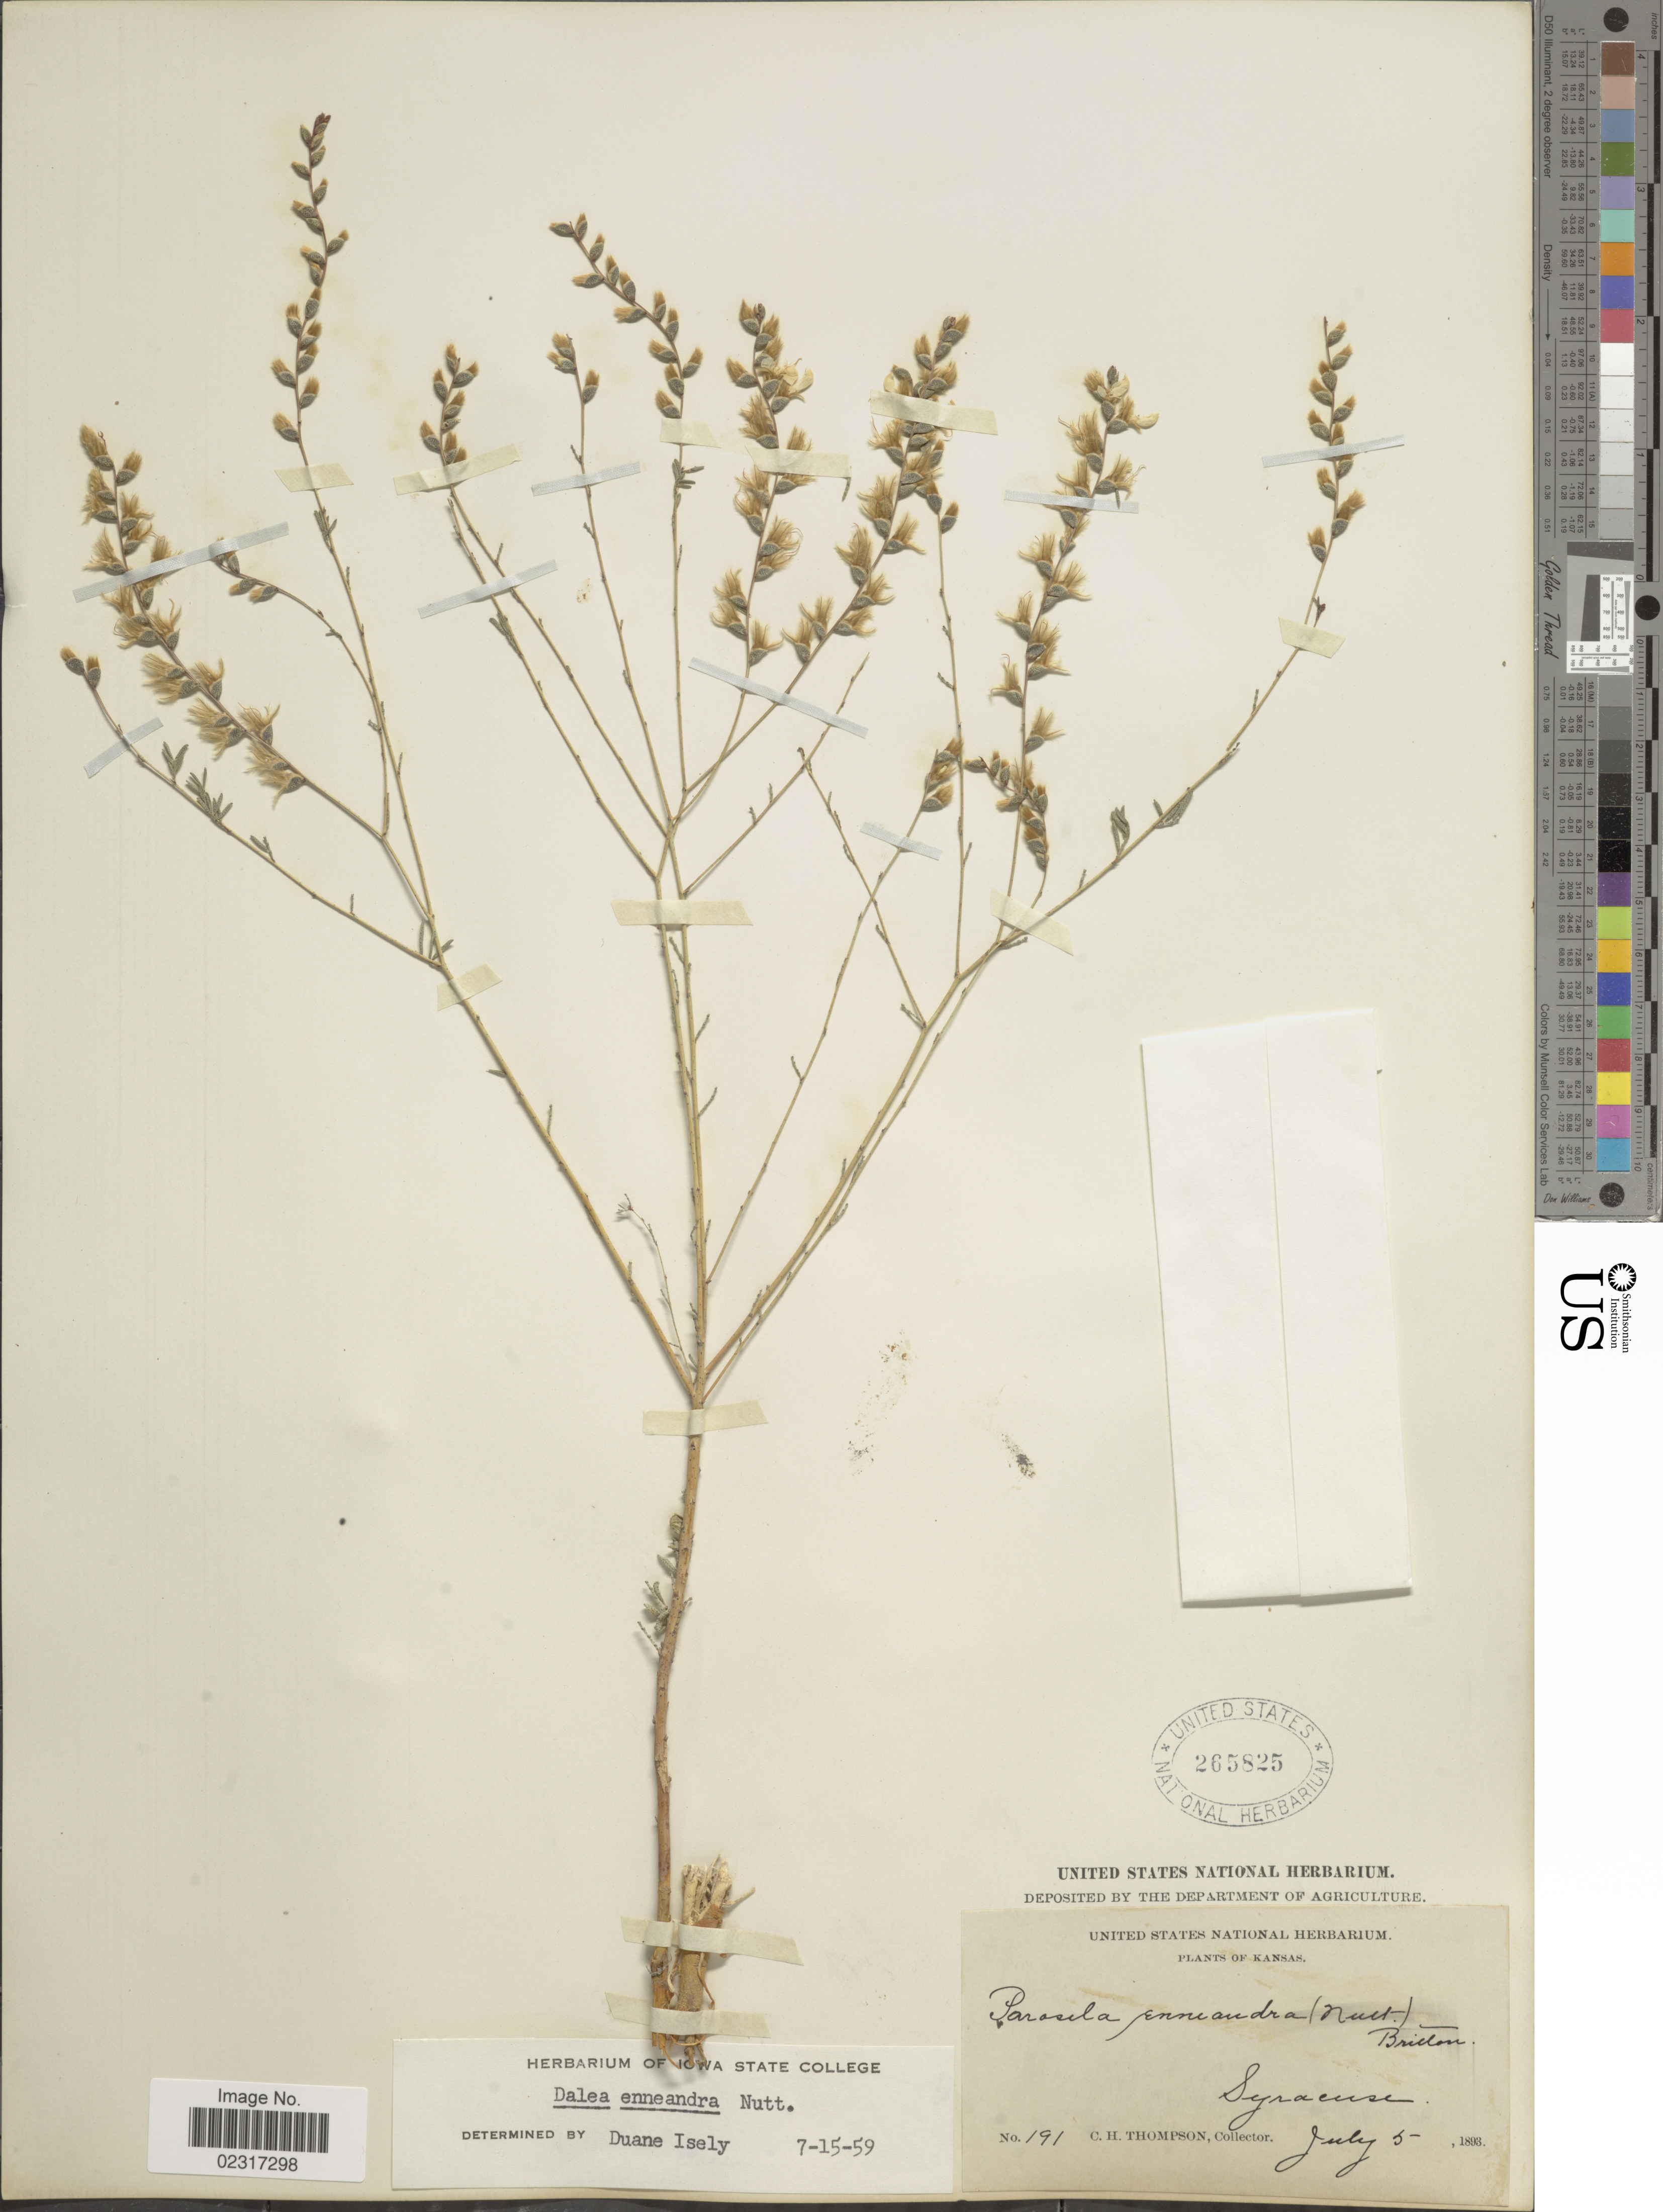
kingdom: Plantae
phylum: Tracheophyta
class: Magnoliopsida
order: Fabales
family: Fabaceae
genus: Dalea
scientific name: Dalea enneandra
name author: Nutt.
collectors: C. H. Thompson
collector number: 191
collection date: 1893-07-05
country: United States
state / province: Kansas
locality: Syracuse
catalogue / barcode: US 265825